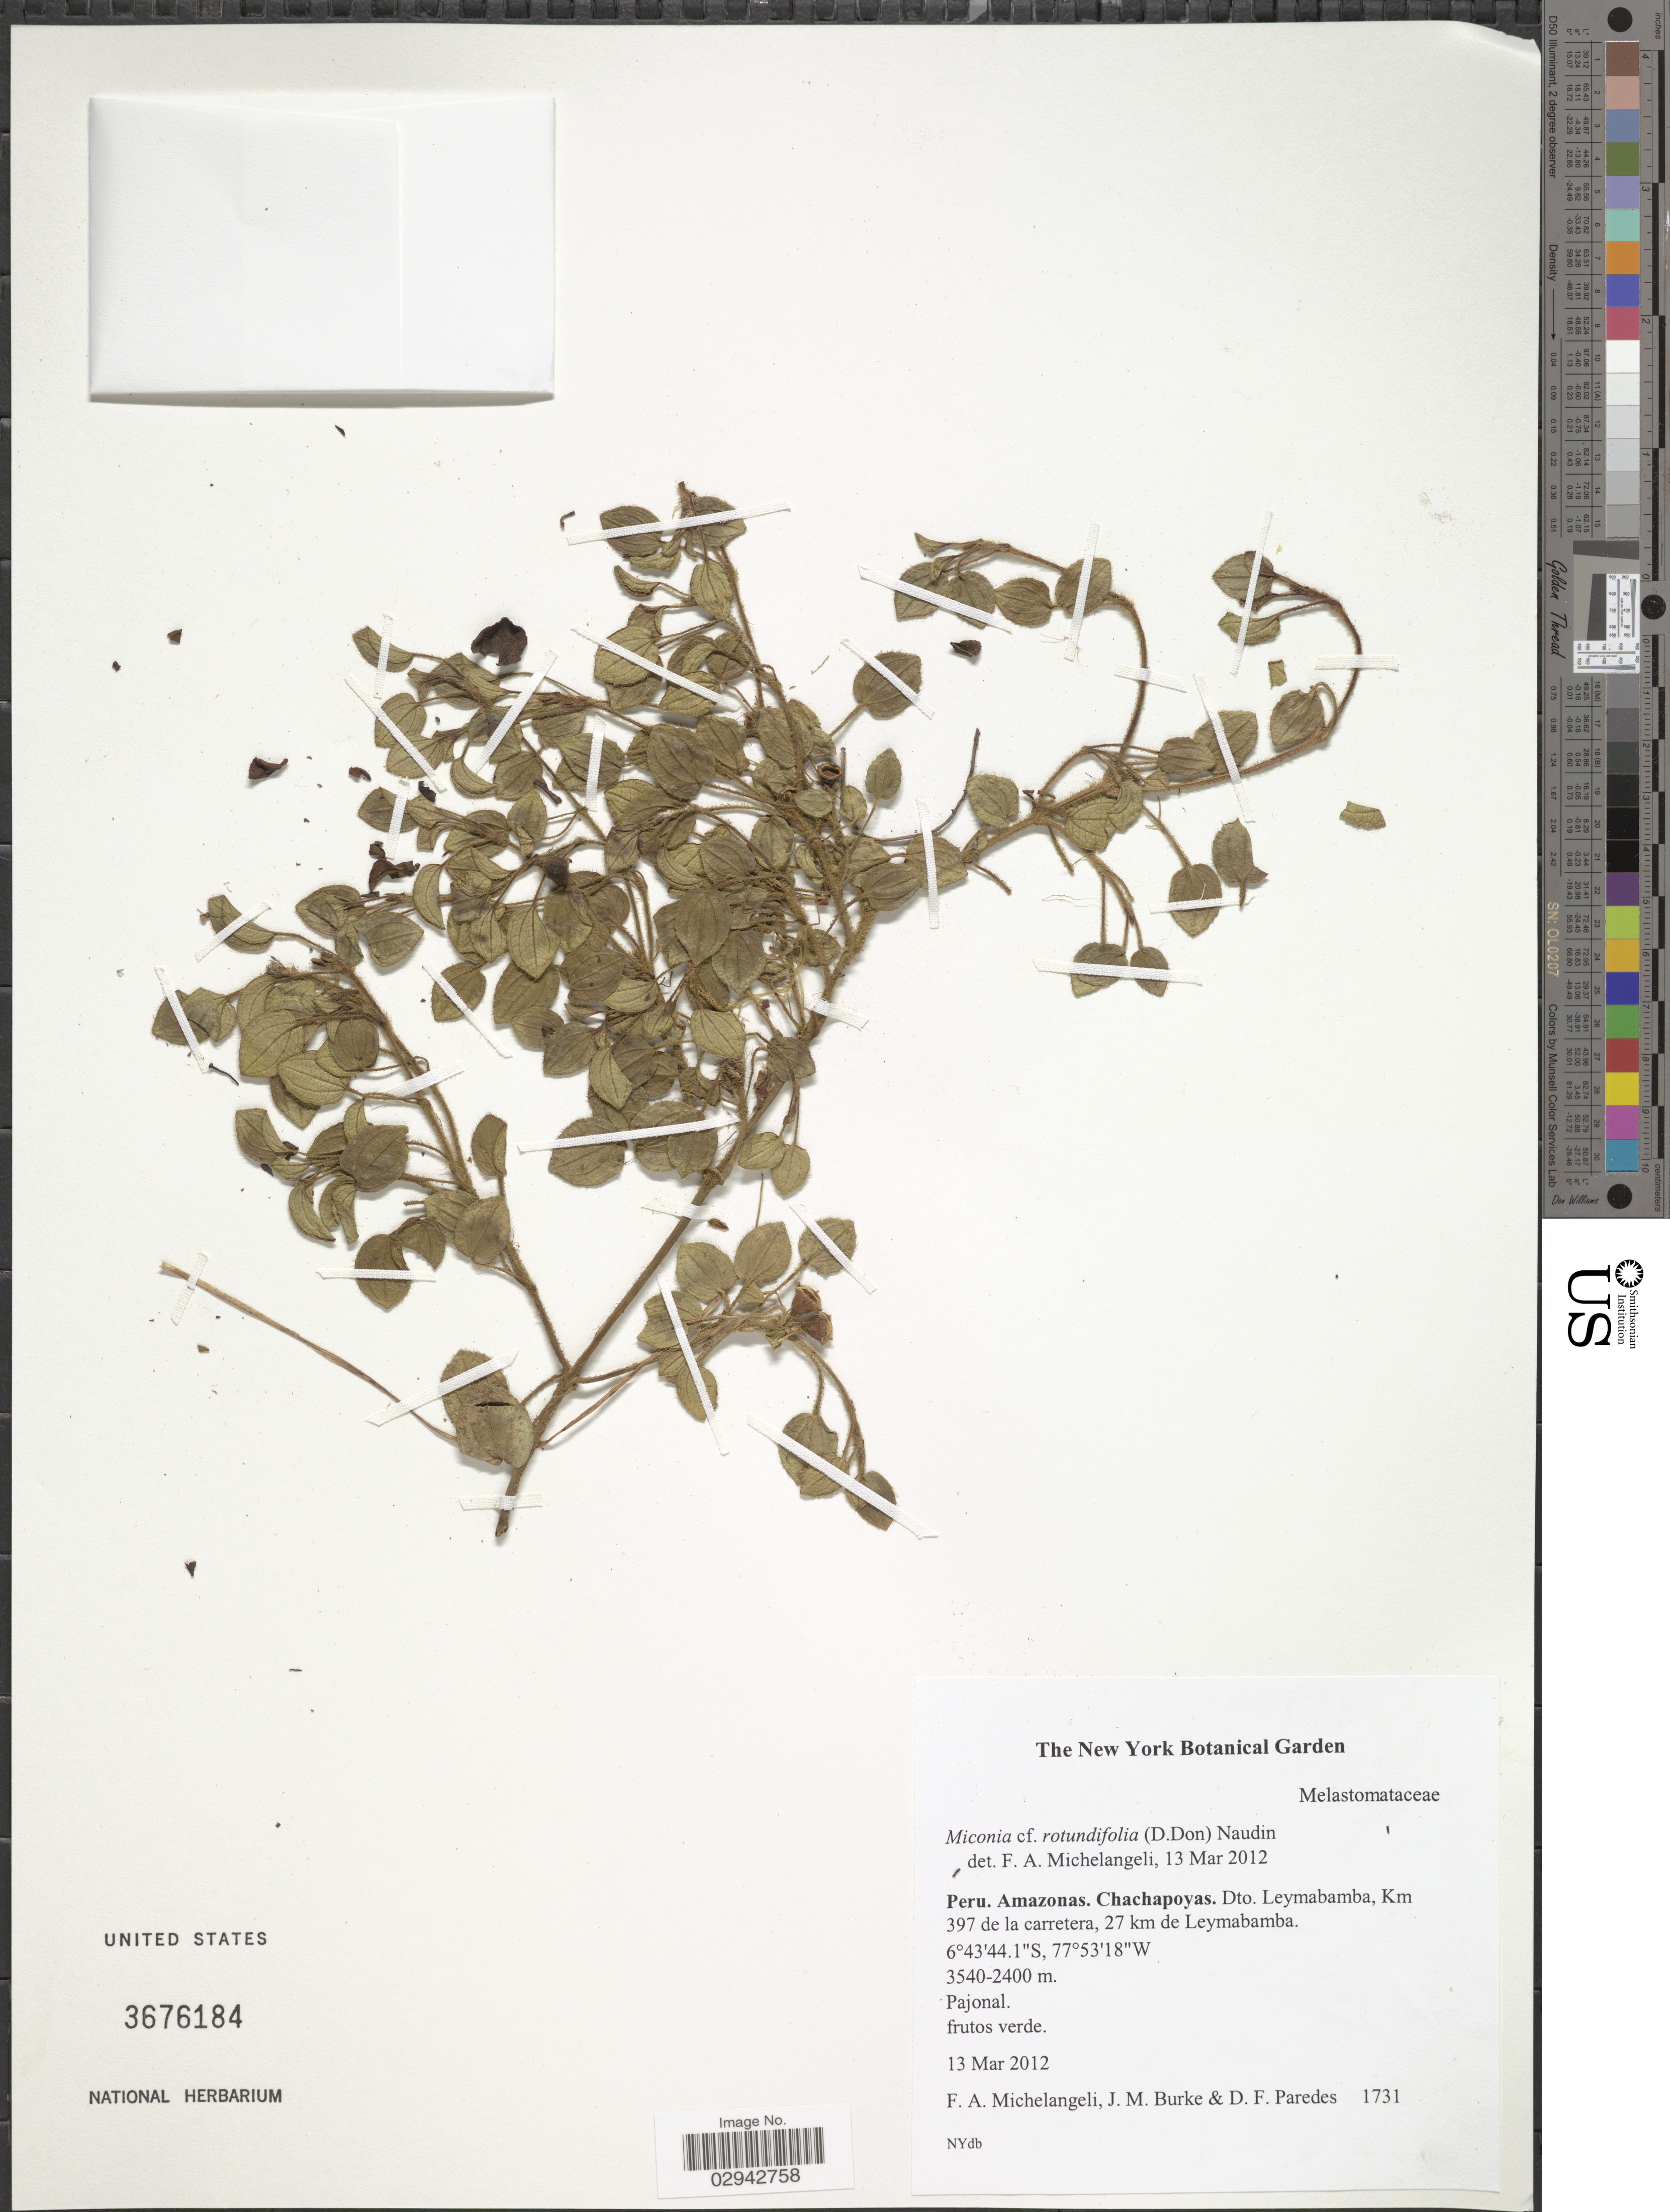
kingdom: Plantae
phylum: Tracheophyta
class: Magnoliopsida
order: Myrtales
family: Melastomataceae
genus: Miconia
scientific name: Miconia rotundifolia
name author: (D. Don) Naudin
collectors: F. A. Michelangeli, Jac. M. Burke & D. Paredes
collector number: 1731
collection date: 2012-03-13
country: Peru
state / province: Amazonas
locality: Chachapoyas. Dto. Leymebamba, Km 397 de la carretera, 27 km de Leymebamba.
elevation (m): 2400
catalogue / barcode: US 3676184